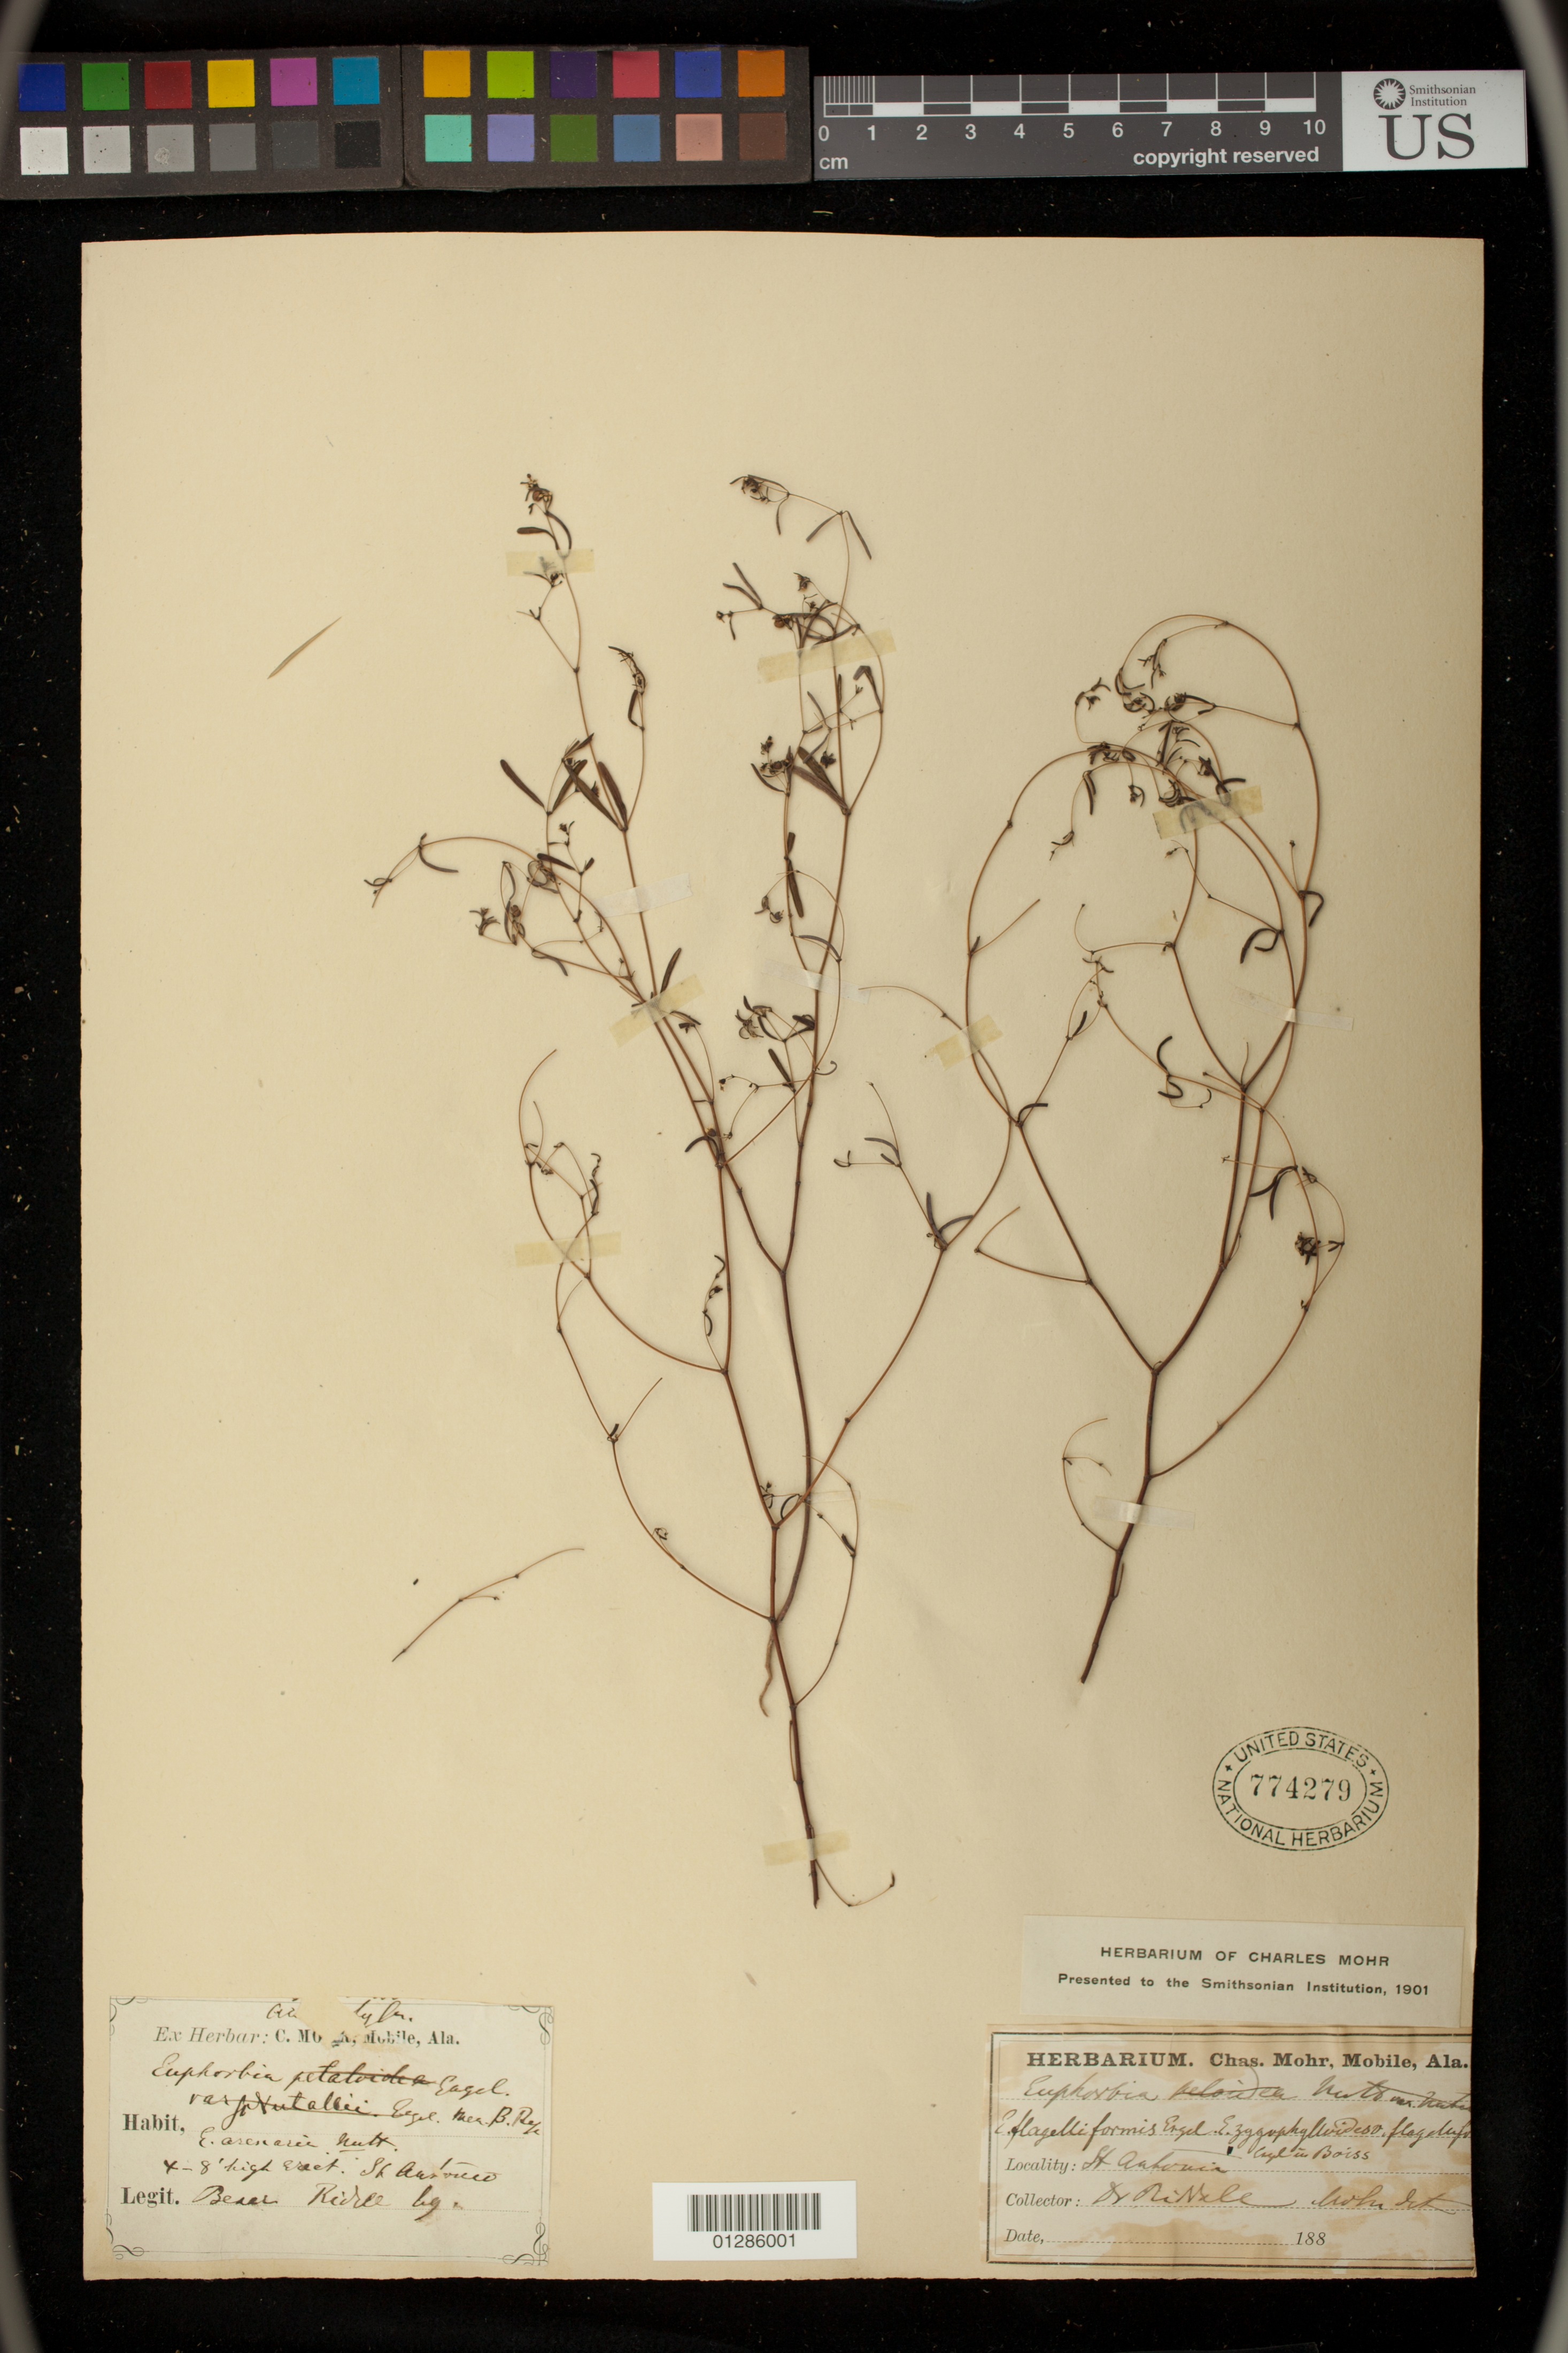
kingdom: Plantae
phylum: Tracheophyta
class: Magnoliopsida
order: Malpighiales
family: Euphorbiaceae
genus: Euphorbia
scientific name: Euphorbia hexagona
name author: Nutt. ex Spreng.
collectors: C. T. Mohr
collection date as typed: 188-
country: United States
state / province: Texas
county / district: Bexar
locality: St. Antonio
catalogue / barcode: US 774279